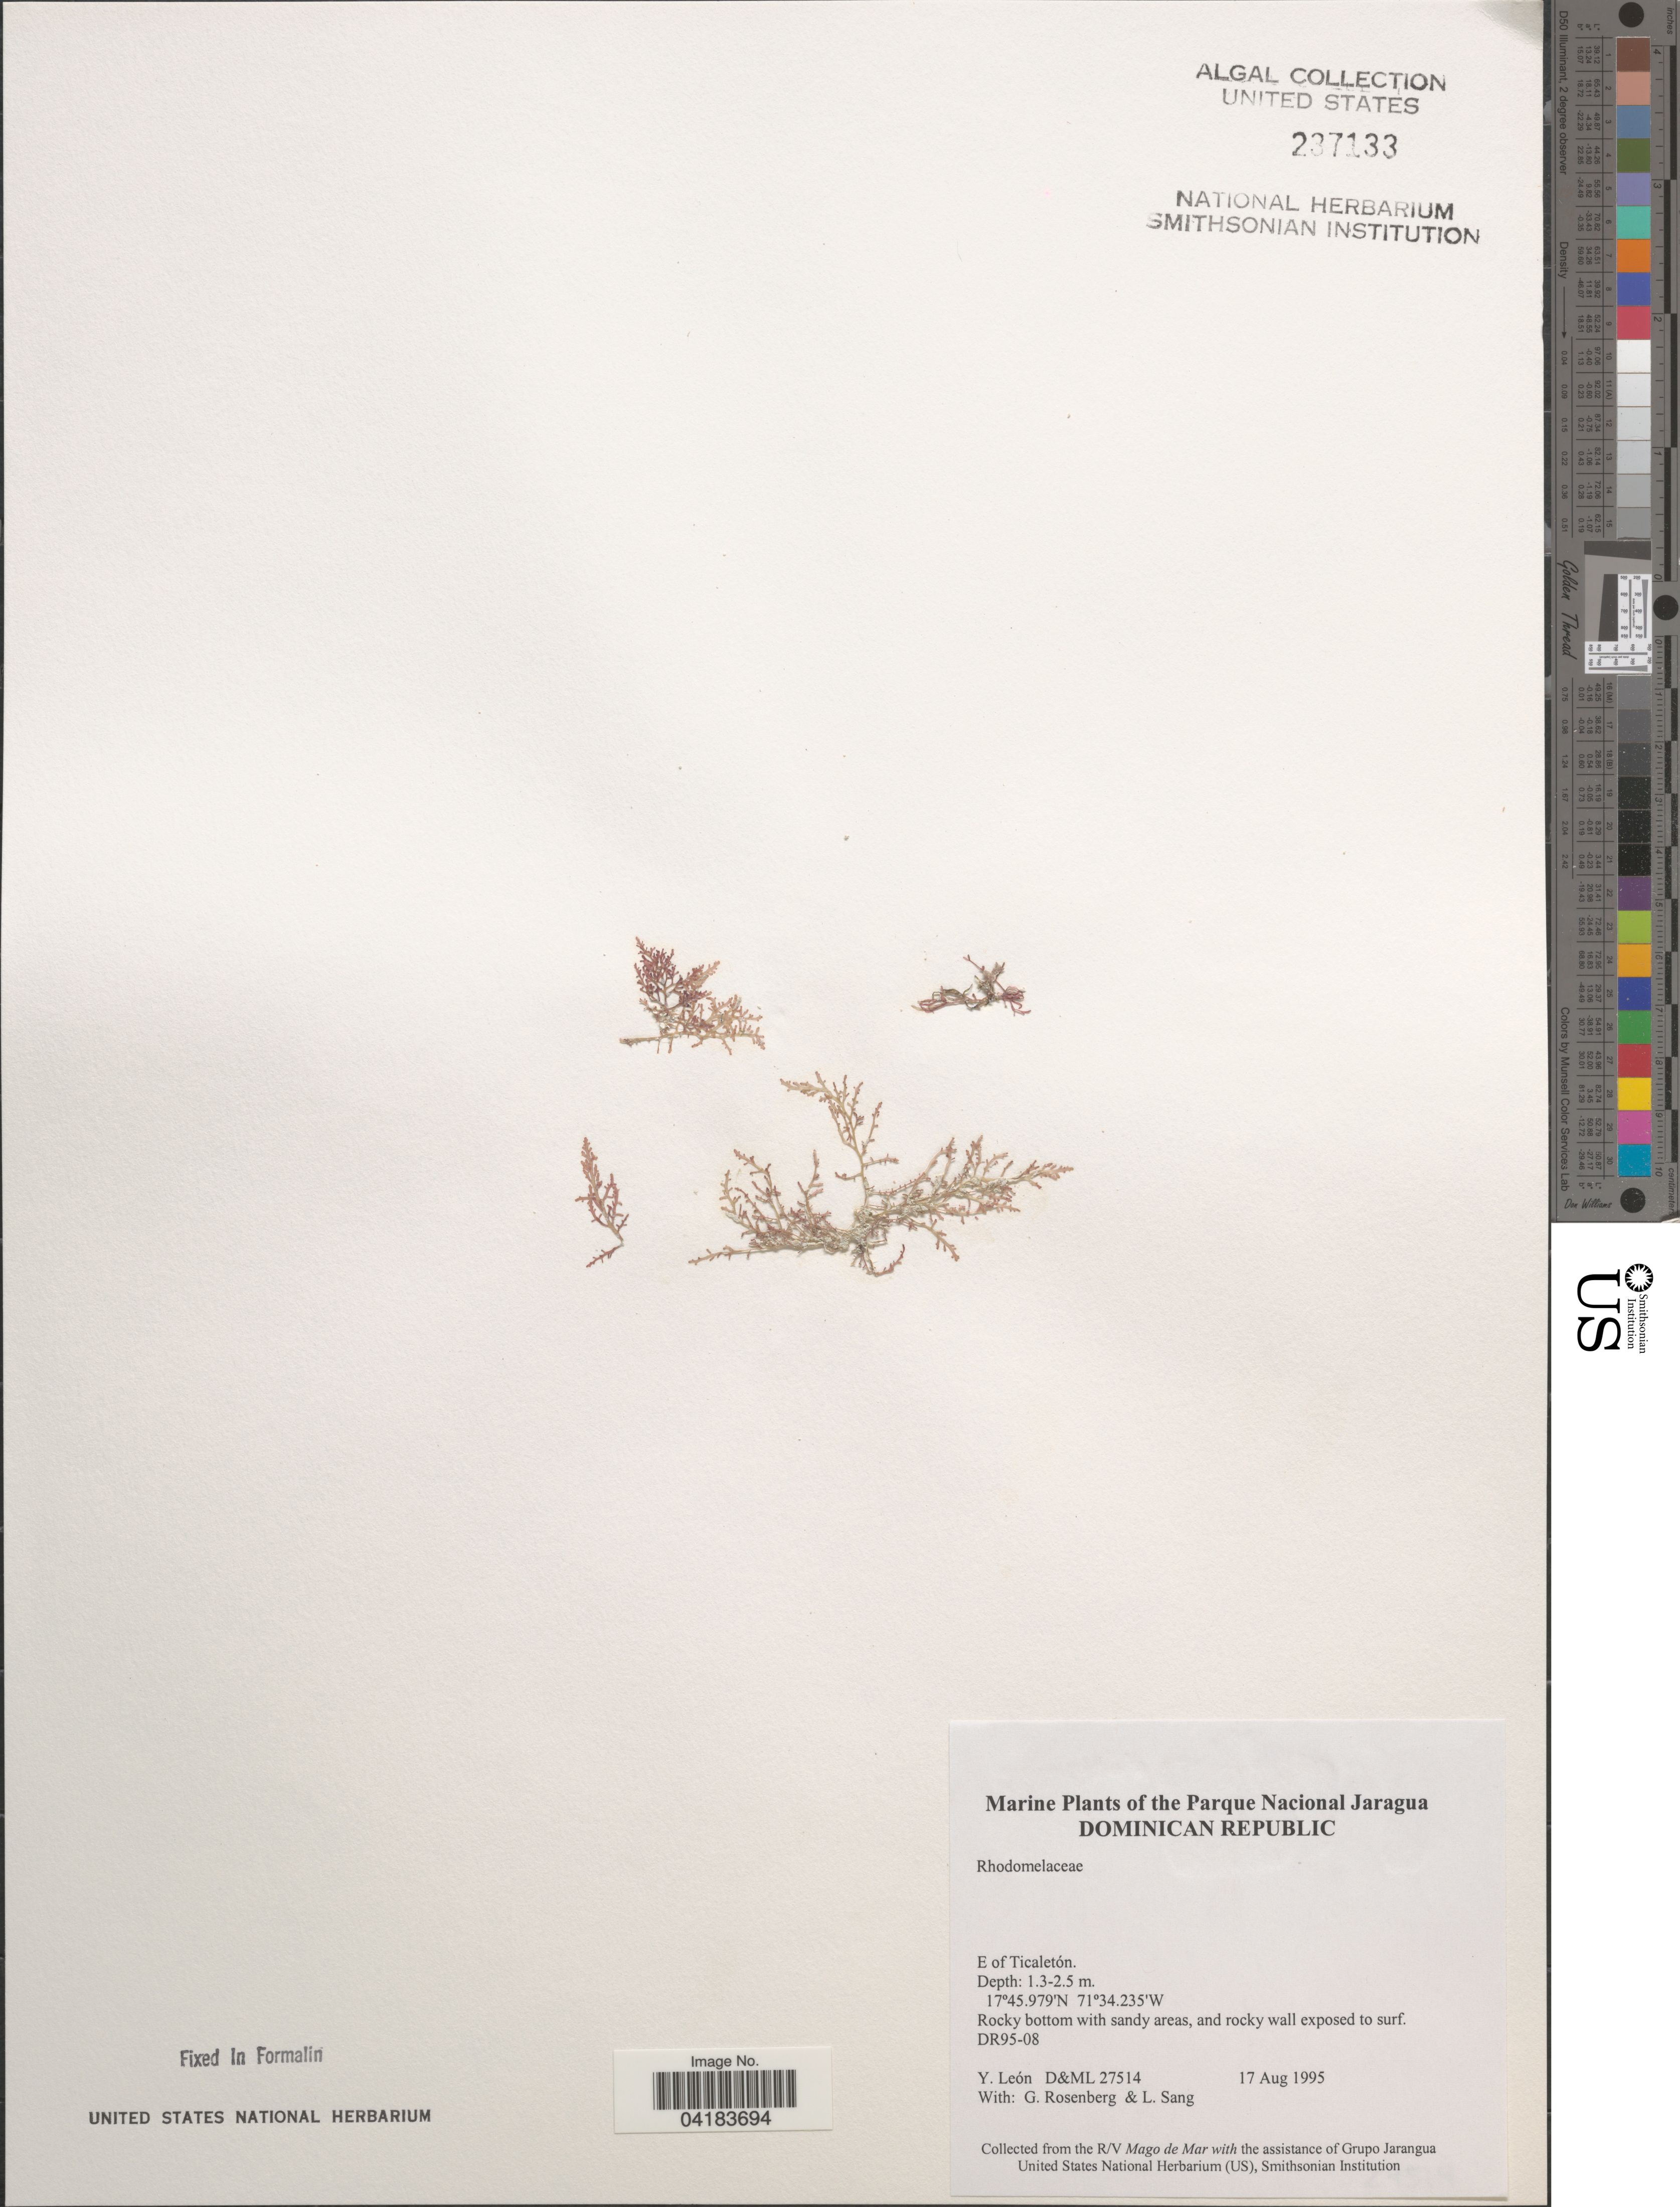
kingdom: Plantae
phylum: Rhodophyta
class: Florideophyceae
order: Ceramiales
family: Rhodomelaceae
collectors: Y. León, G. Rosenberg & L. Sang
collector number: D&ML27514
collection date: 1995-08-17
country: Dominican Republic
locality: The Parque Nacional Jaragua. E of Ticaletón.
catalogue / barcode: US 237133